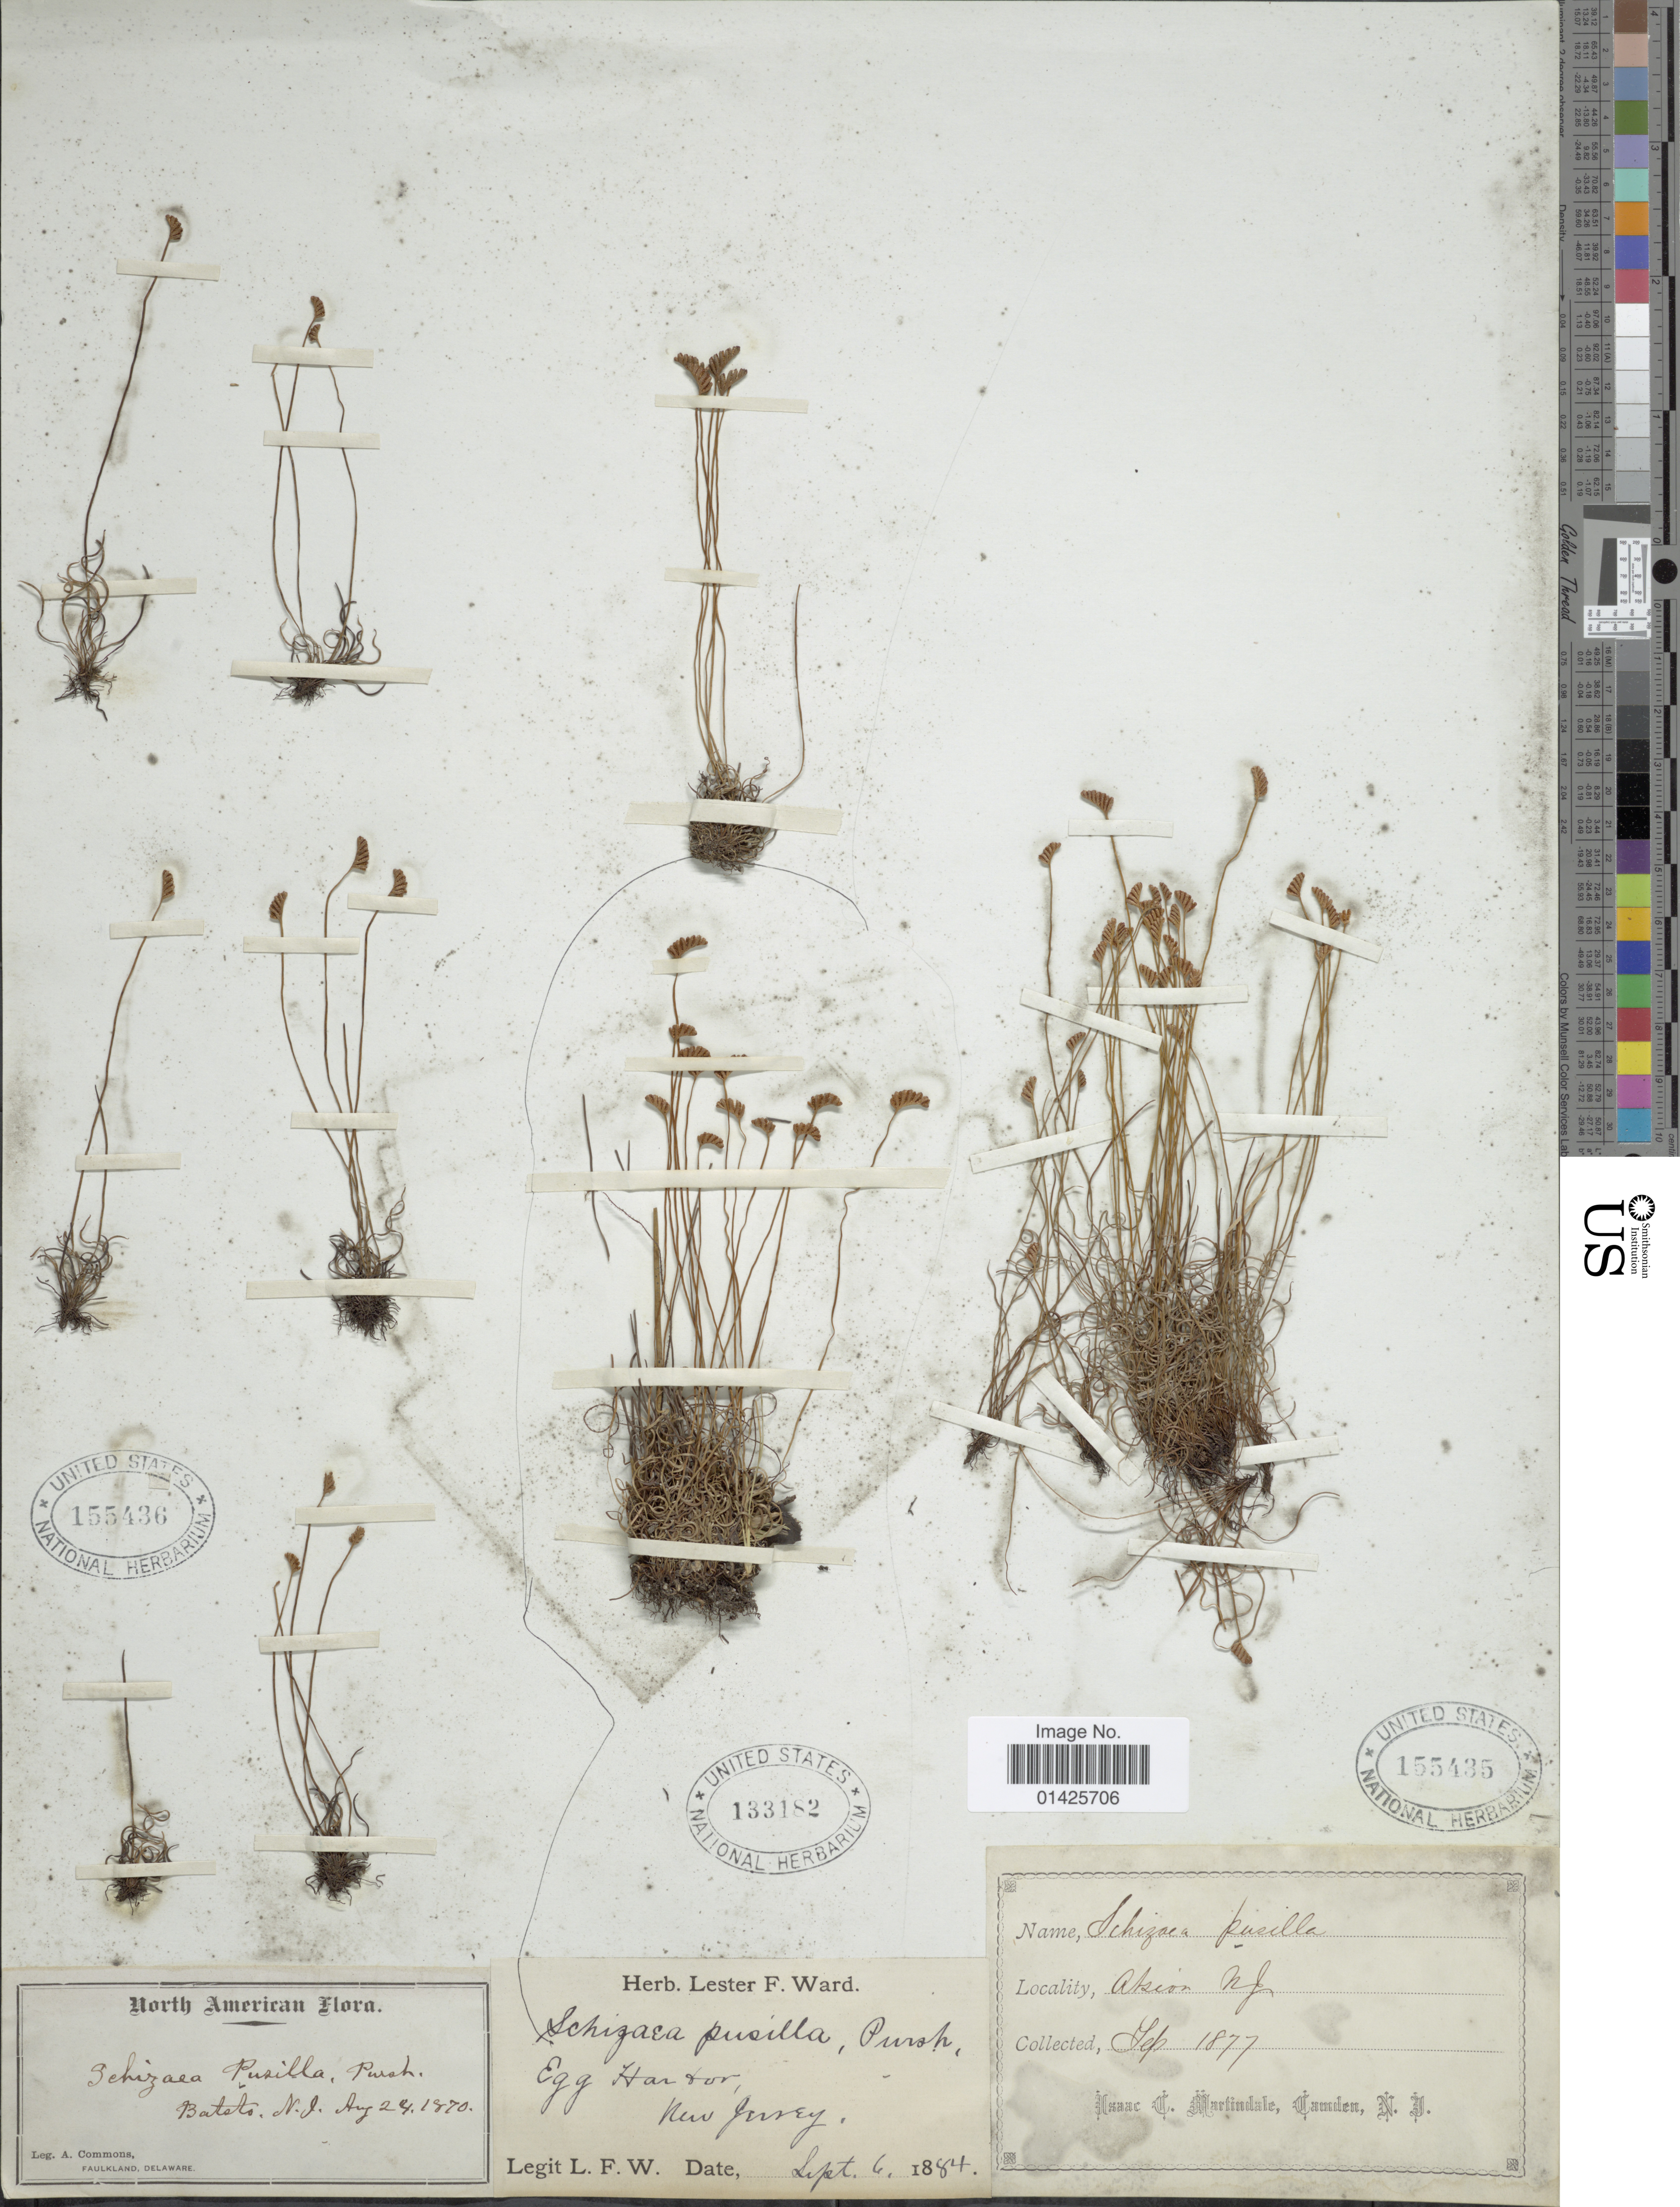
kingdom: Plantae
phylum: Tracheophyta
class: Polypodiopsida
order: Schizaeales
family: Schizaeaceae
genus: Schizaea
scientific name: Schizaea pusilla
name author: Pursh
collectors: I. C. Martindale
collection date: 1877-09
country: United States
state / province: New Jersey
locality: Atsion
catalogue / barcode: US 155435-2